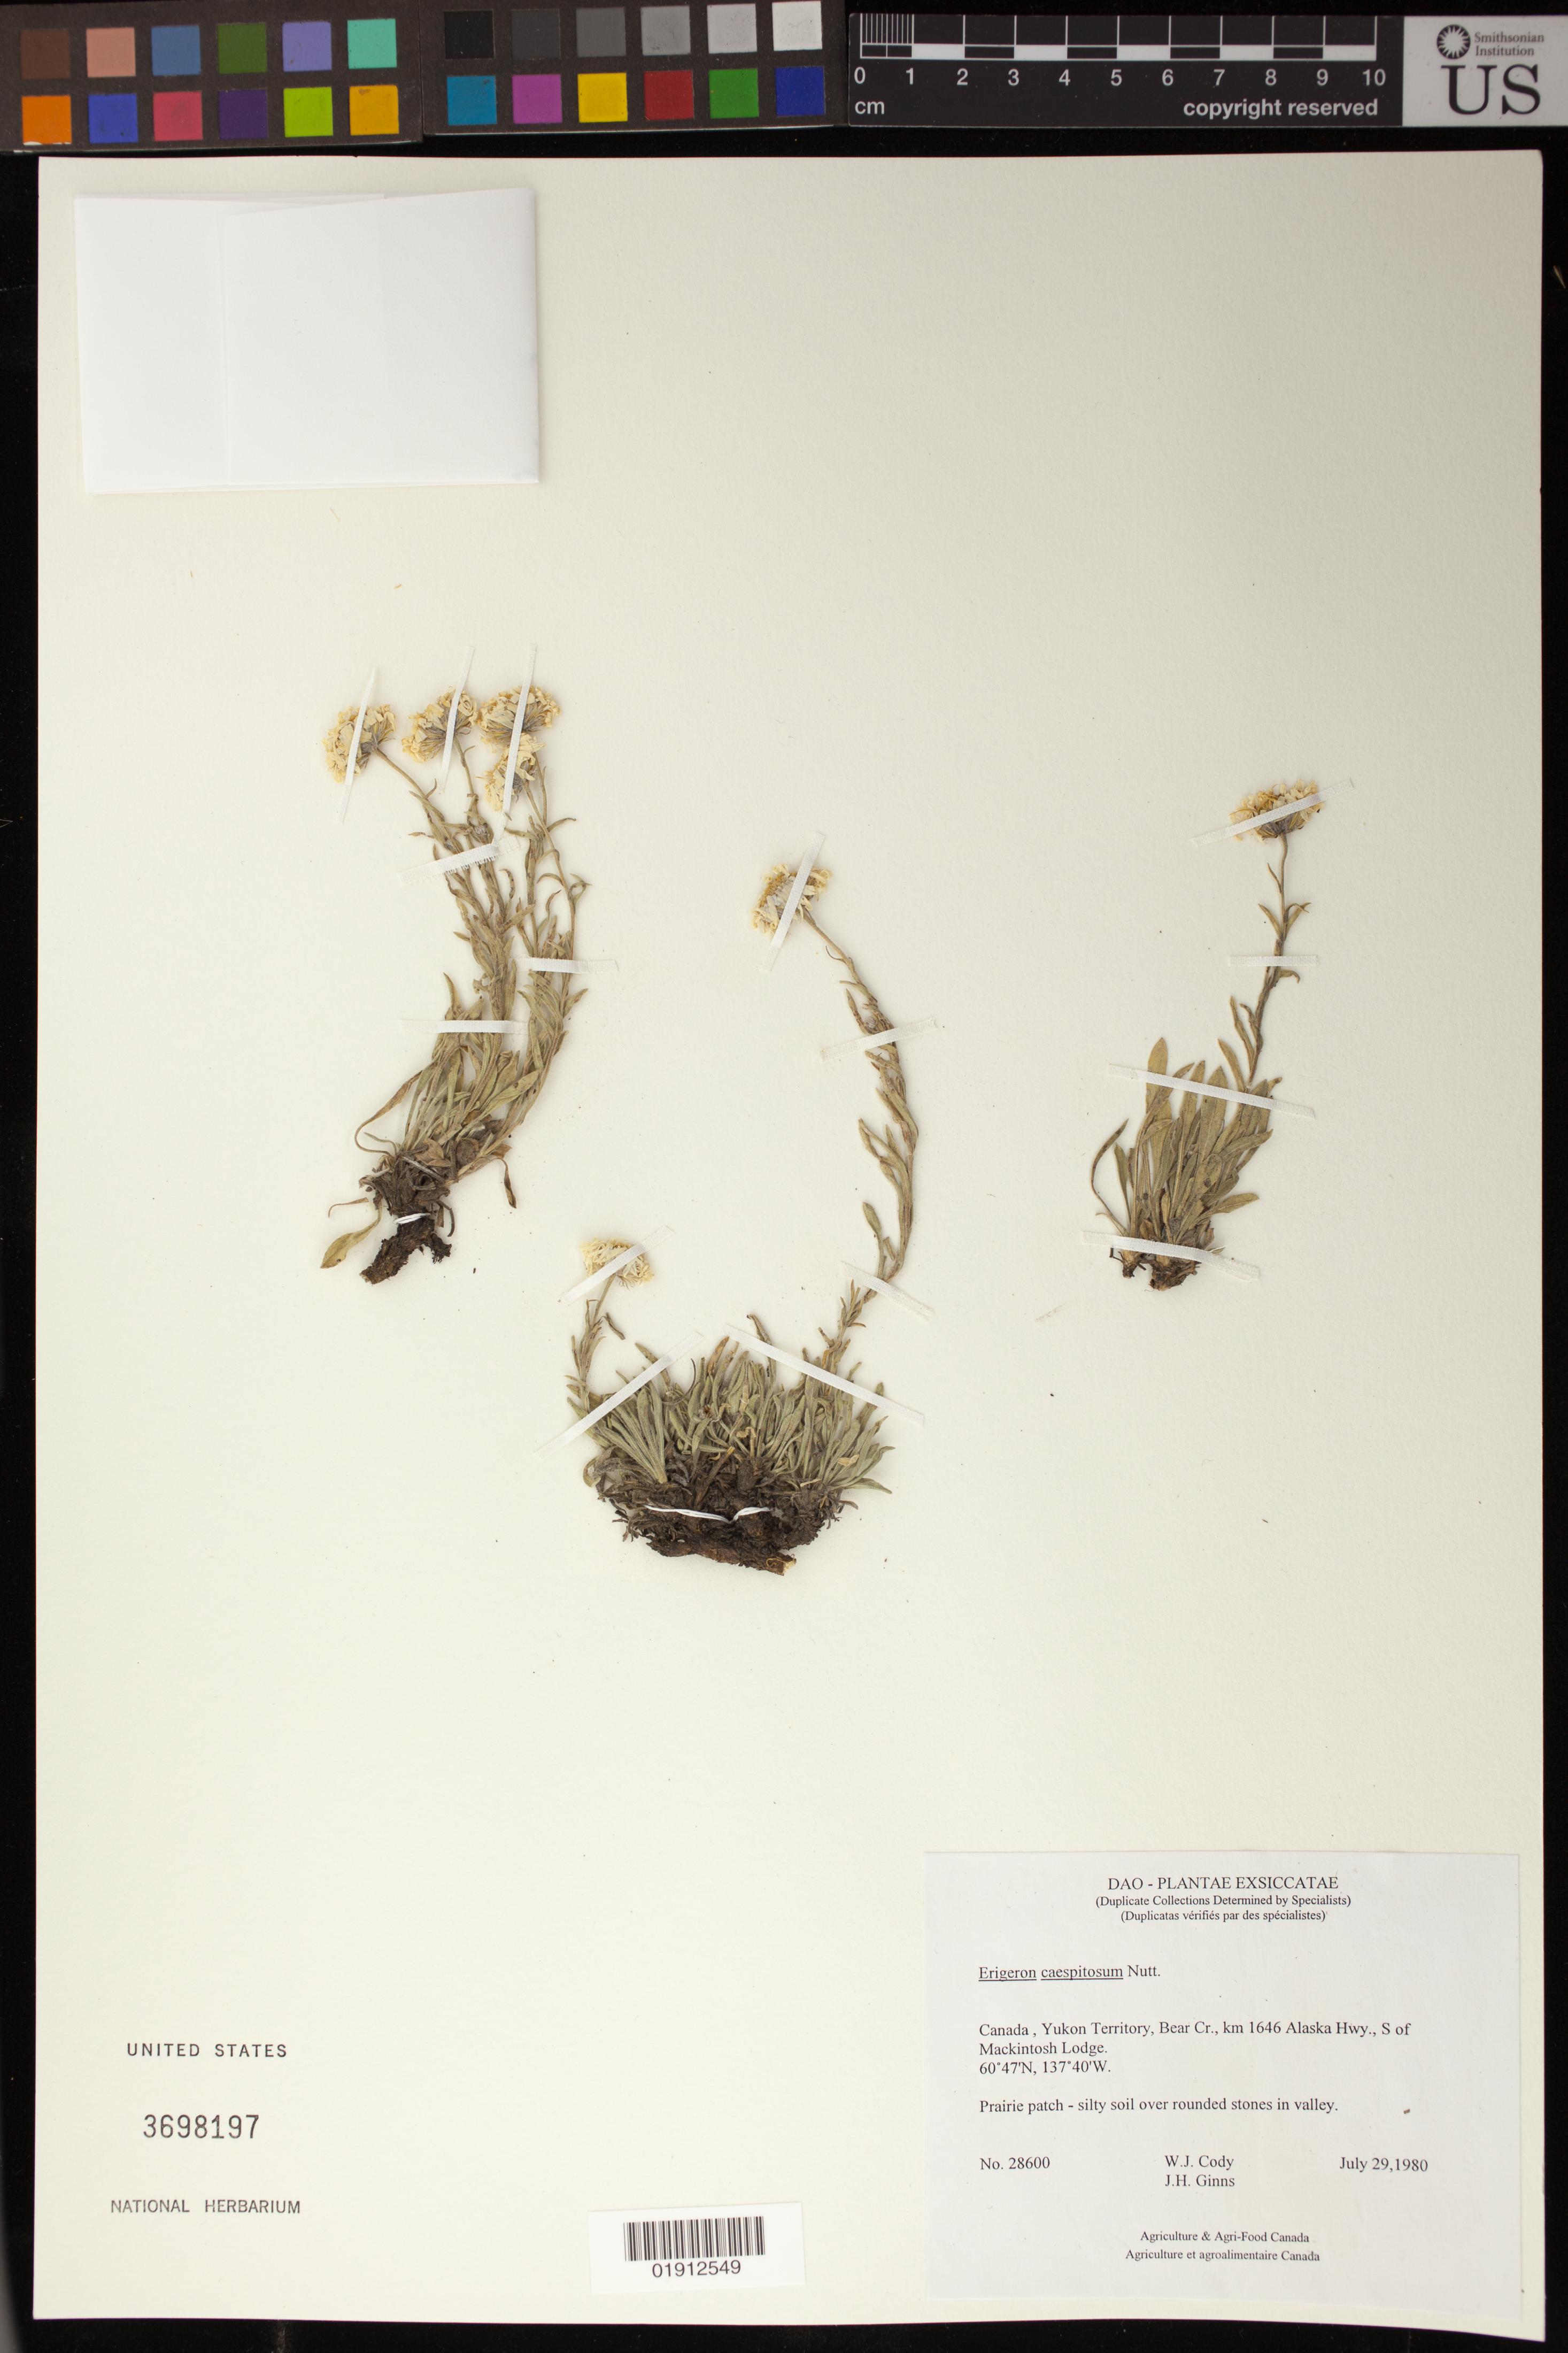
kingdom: Plantae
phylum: Tracheophyta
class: Magnoliopsida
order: Asterales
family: Asteraceae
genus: Erigeron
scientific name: Erigeron caespitosus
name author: Nutt.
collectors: W. Cody & J. Ginns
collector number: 28600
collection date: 1980-07-29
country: Canada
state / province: Yukon Territory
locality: Bear Cr., km 1646 Alaska Hwy., S of Mackintosh Lodge.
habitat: Prairie patch - silty soil over rounded stones in valley.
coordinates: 60 47 N, 137 40 W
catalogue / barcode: US 3698197